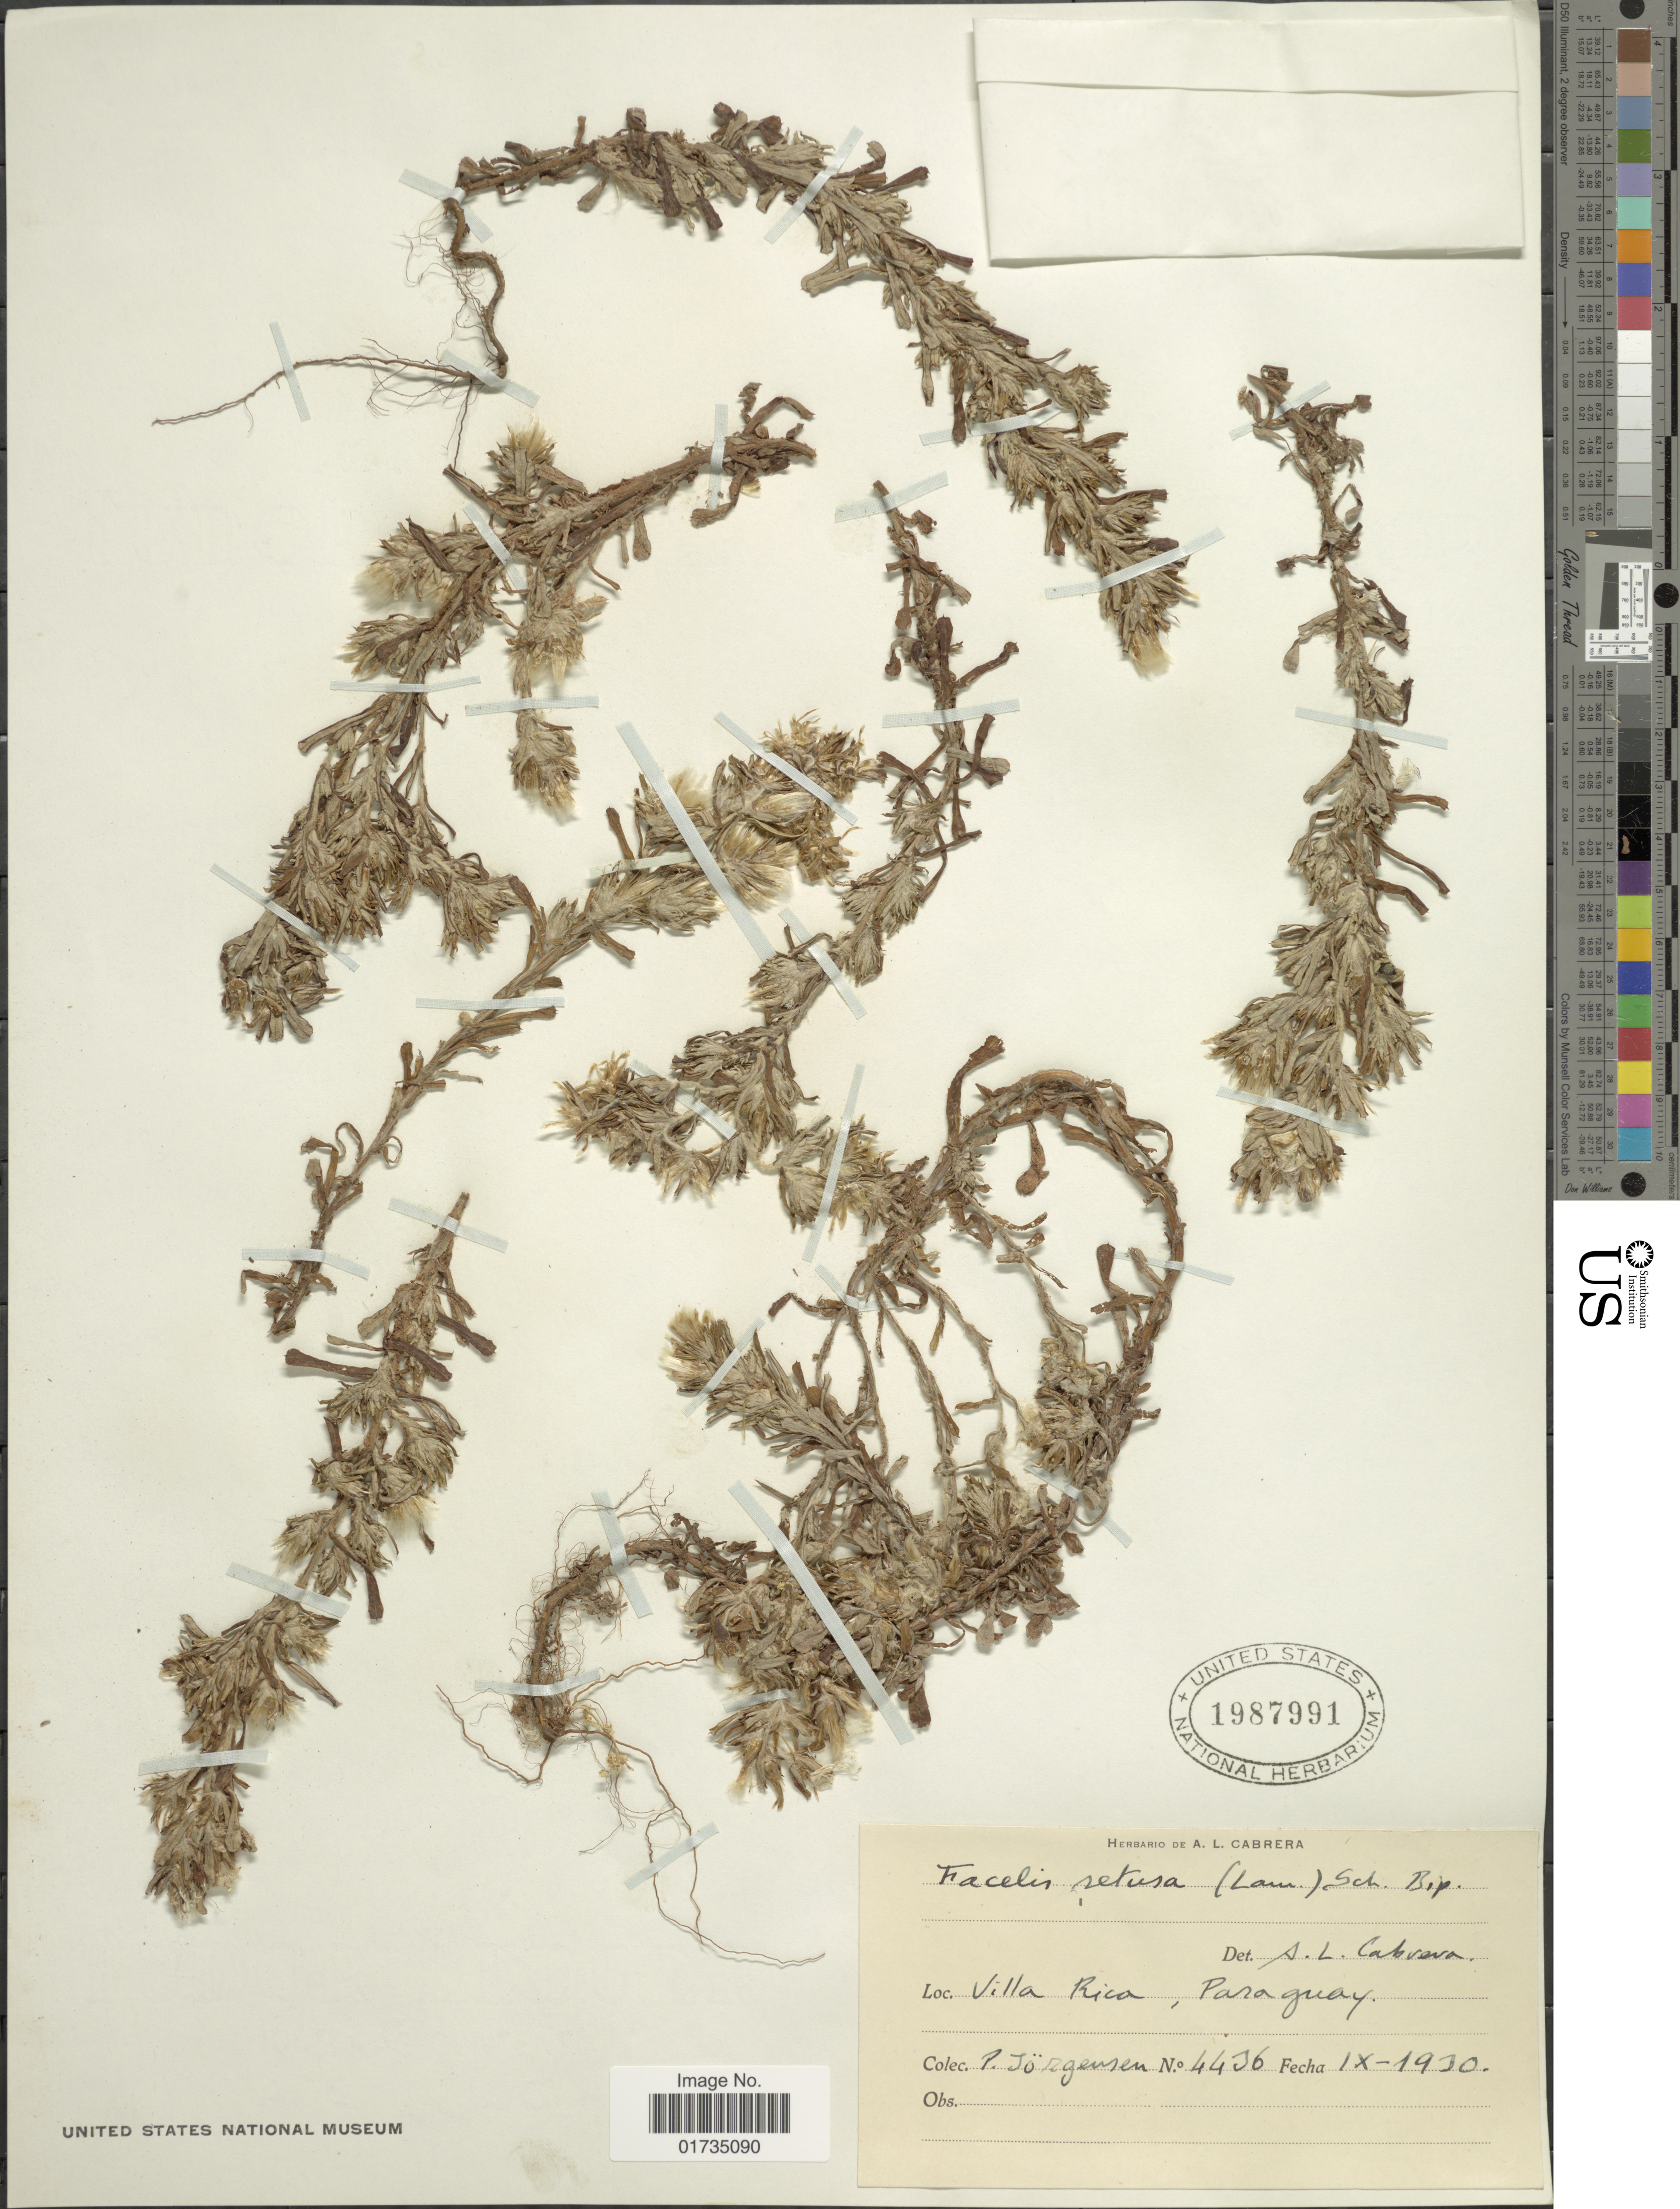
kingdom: Plantae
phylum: Tracheophyta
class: Magnoliopsida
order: Asterales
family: Asteraceae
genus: Facelis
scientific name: Facelis retusa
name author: (Lam.) Sch. Bip.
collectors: P. Jörgensen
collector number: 4436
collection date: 1930-09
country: Paraguay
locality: Villa Rica, Paraguay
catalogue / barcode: US 1987991